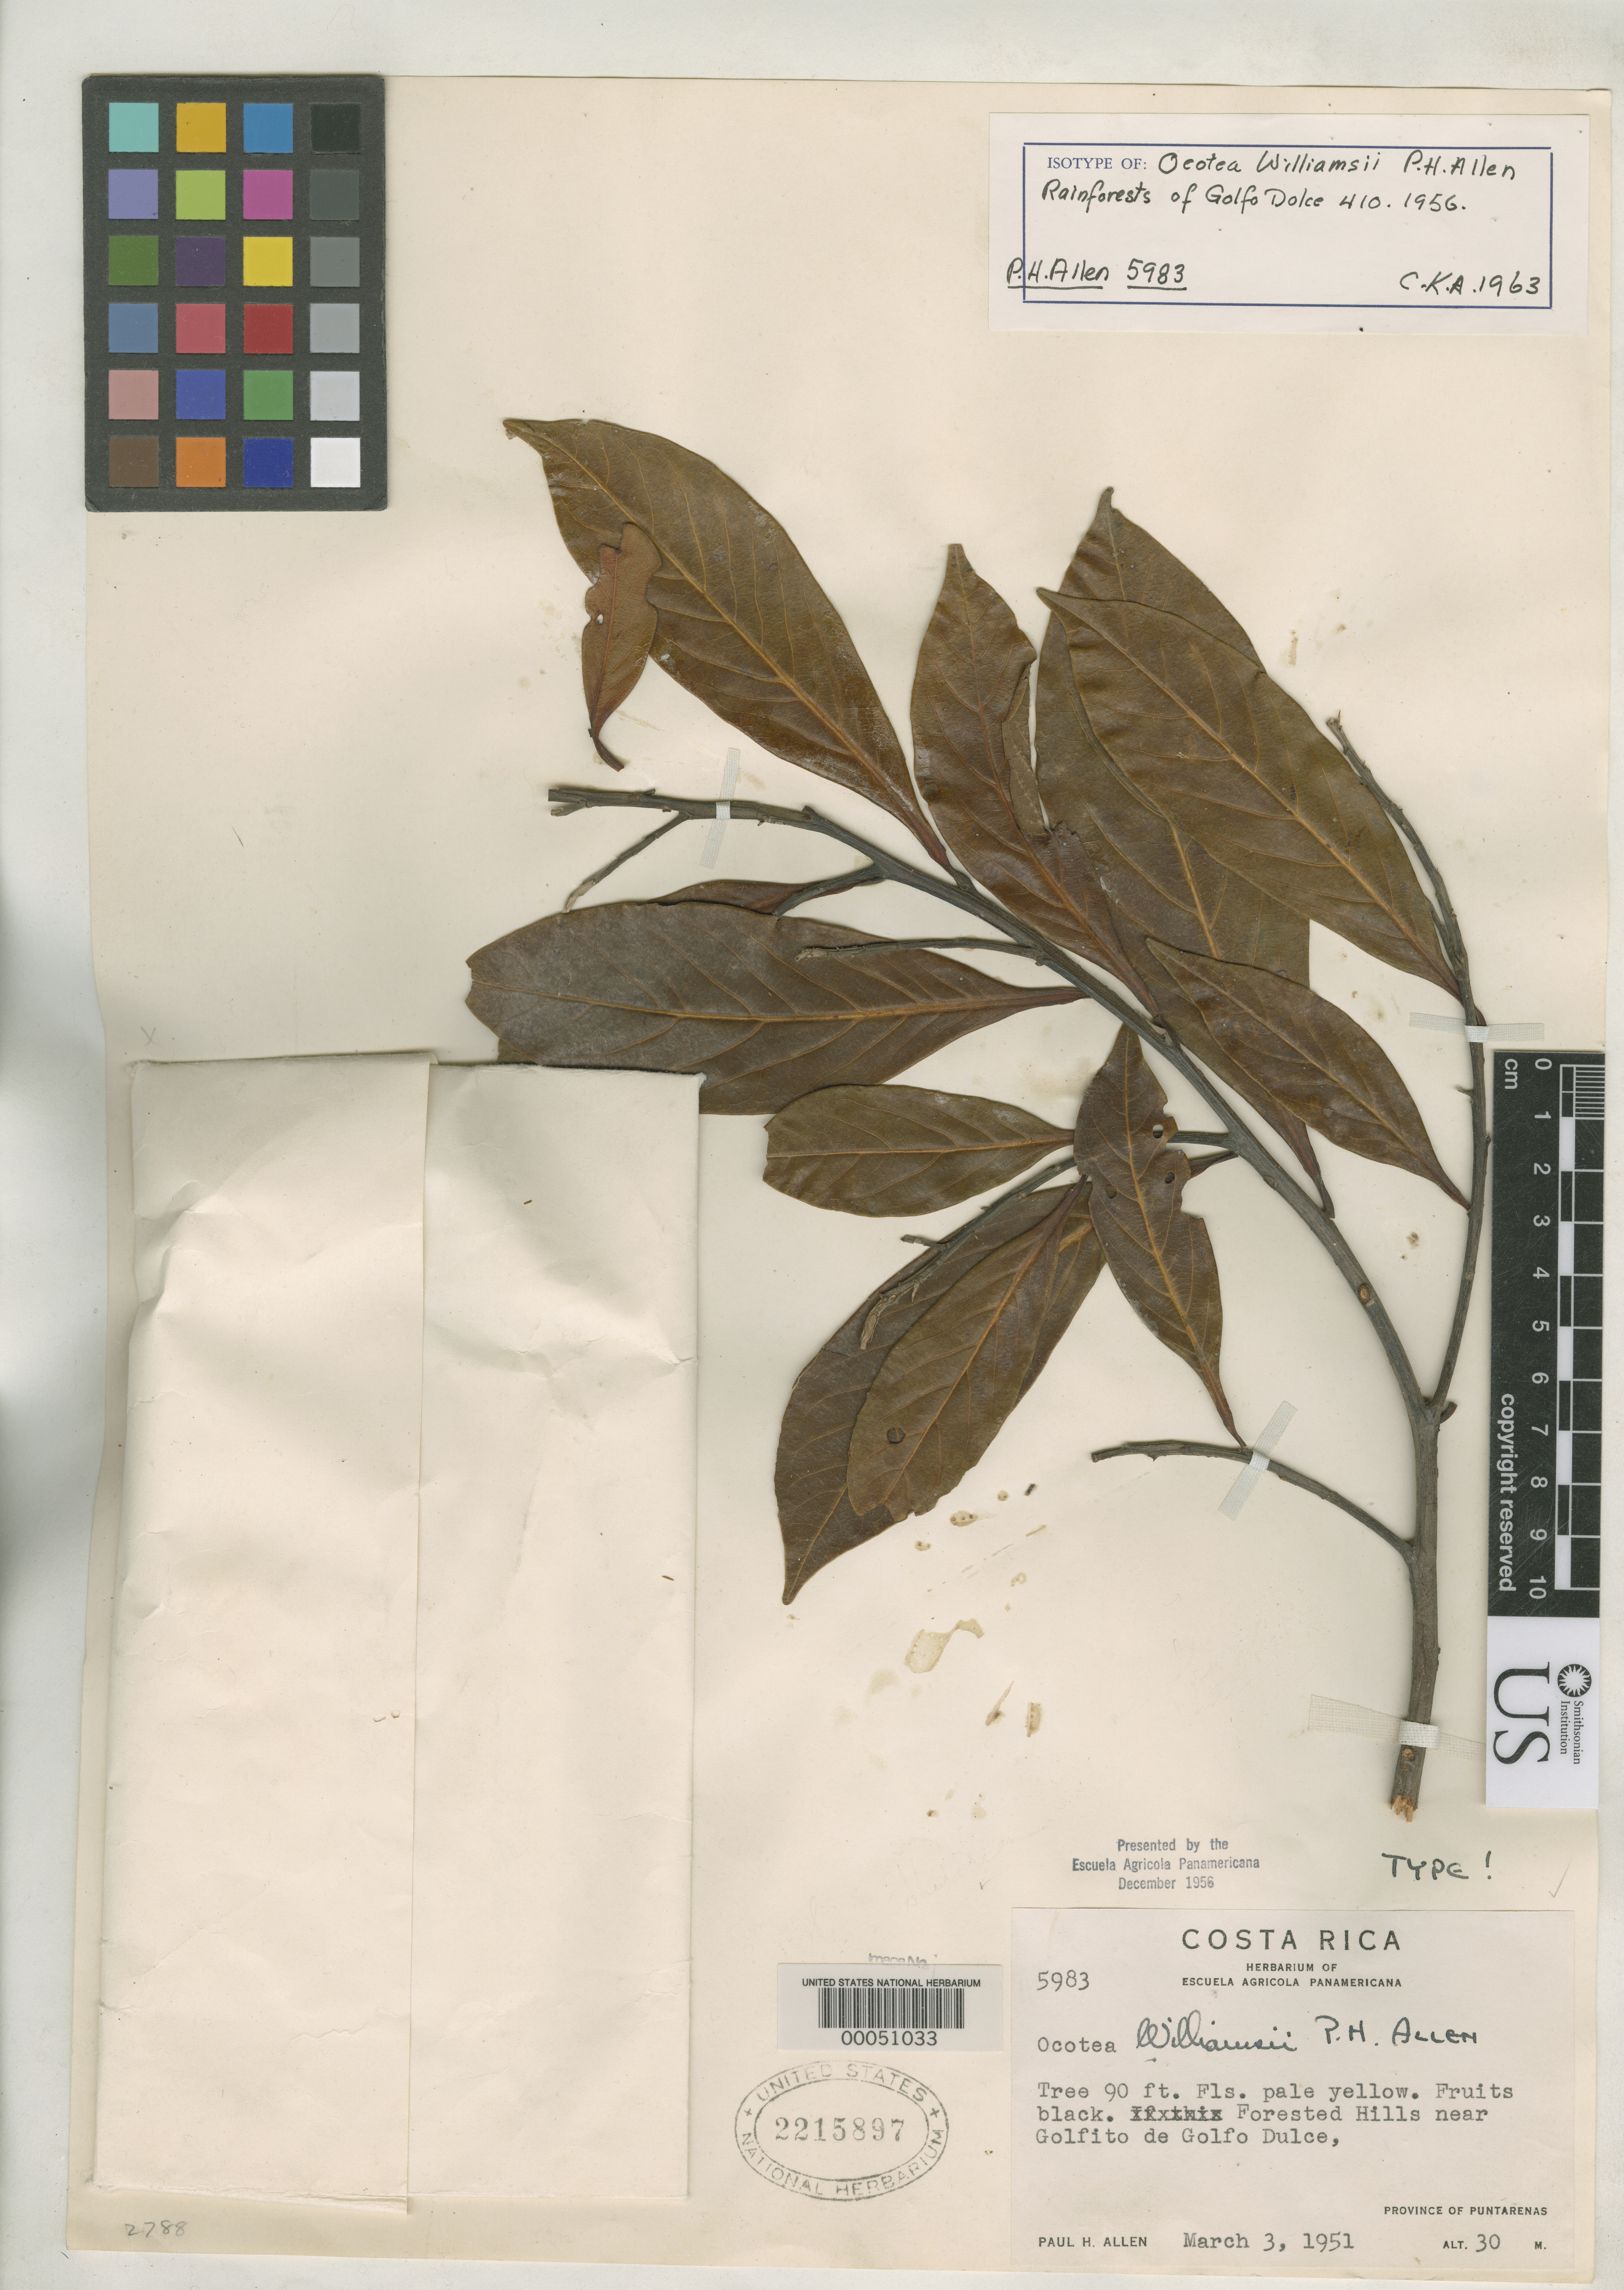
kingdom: Plantae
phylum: Tracheophyta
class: Magnoliopsida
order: Laurales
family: Lauraceae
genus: Ocotea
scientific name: Ocotea williamsii P.H. Allen, nom. illeg.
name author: P.H. Allen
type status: Type Collection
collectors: P. H. Allen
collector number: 5983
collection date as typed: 03 Mar 1951 to 31 Mar 1951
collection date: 1951-03-03/1951-03-31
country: Costa Rica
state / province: Puntarenas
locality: Near Golfito Degolfo Dulce.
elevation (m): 30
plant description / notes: "Presented by the Escuela Agricola Panamericana December 1956." Holotypes were transferred from EAP to US (see Dorr et al. 2009, Taxon 58: 993-1001) but in that reference this sheet is cited without explanation as an isotype, with holotype remaining at EAP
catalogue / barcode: US 2215897